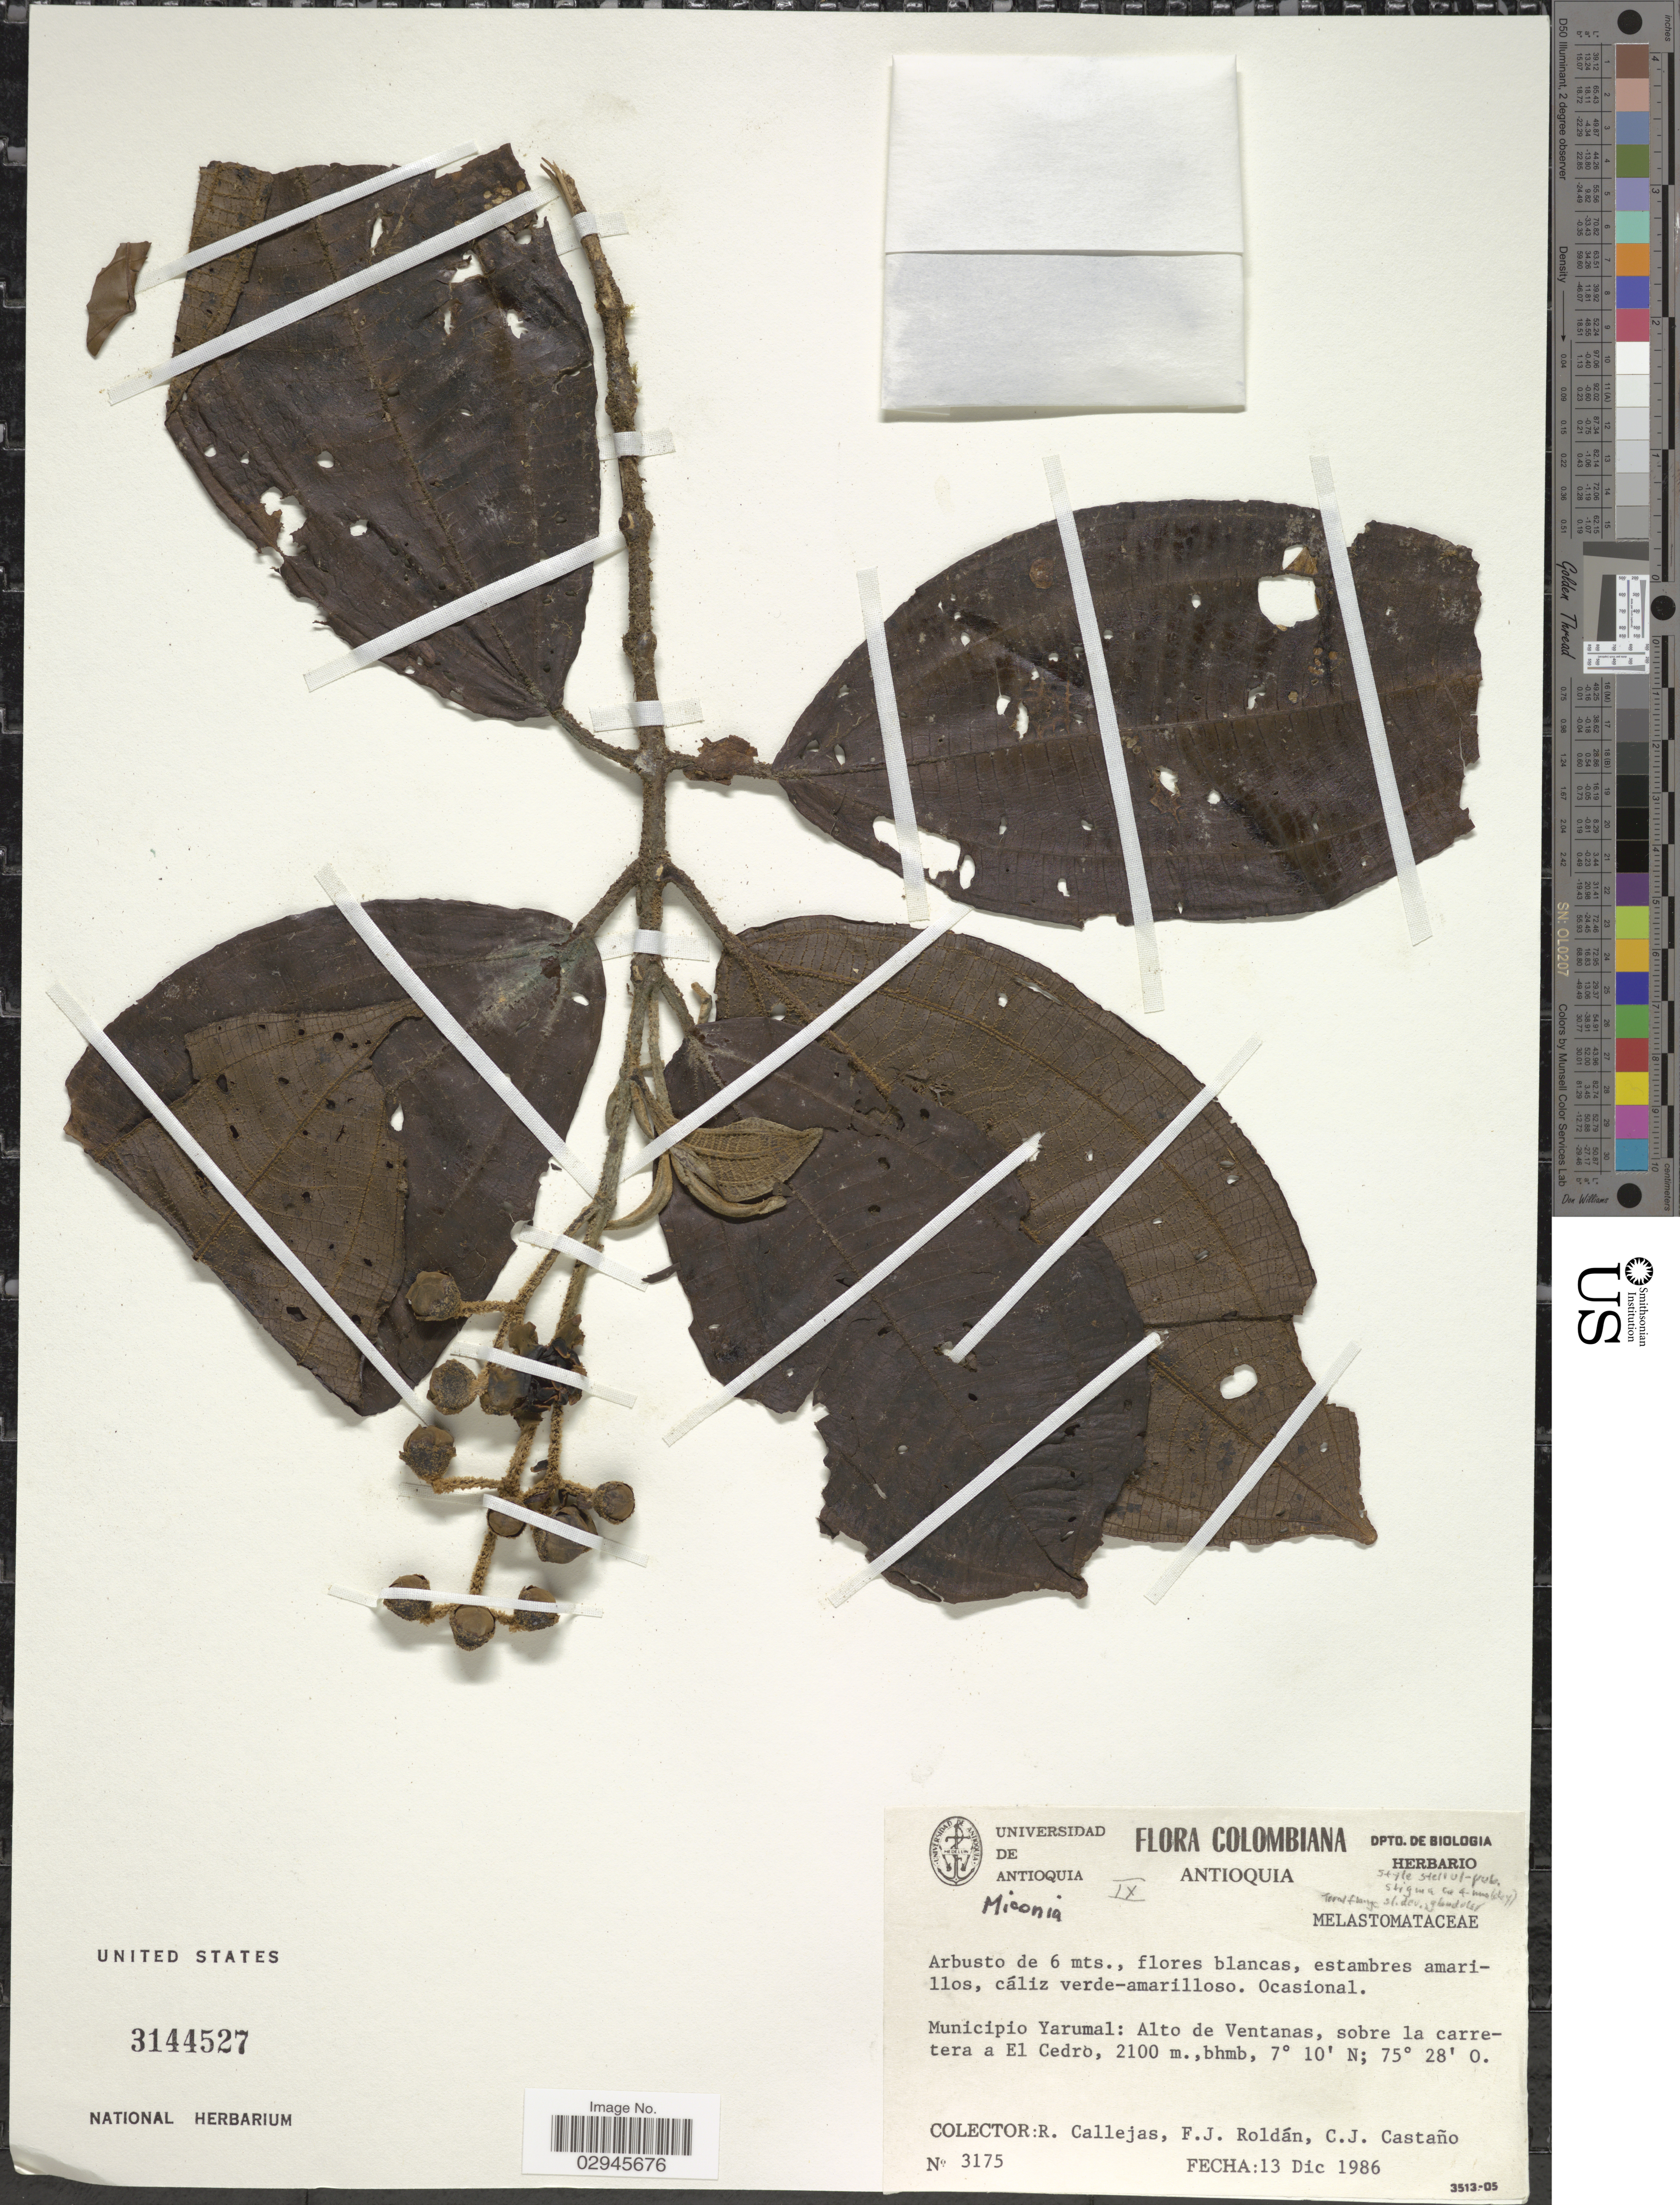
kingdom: Plantae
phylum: Tracheophyta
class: Magnoliopsida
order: Myrtales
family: Melastomataceae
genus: Miconia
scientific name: Miconia sp.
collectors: R. Callejas, F. J. Roldán & C. Castaño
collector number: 3175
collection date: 1986-12-13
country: Colombia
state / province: Antioquia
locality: Municipio Yarumal: Alto de Ventanas, sobre la carretera a El Cedro.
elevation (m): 2100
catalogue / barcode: US 3144527